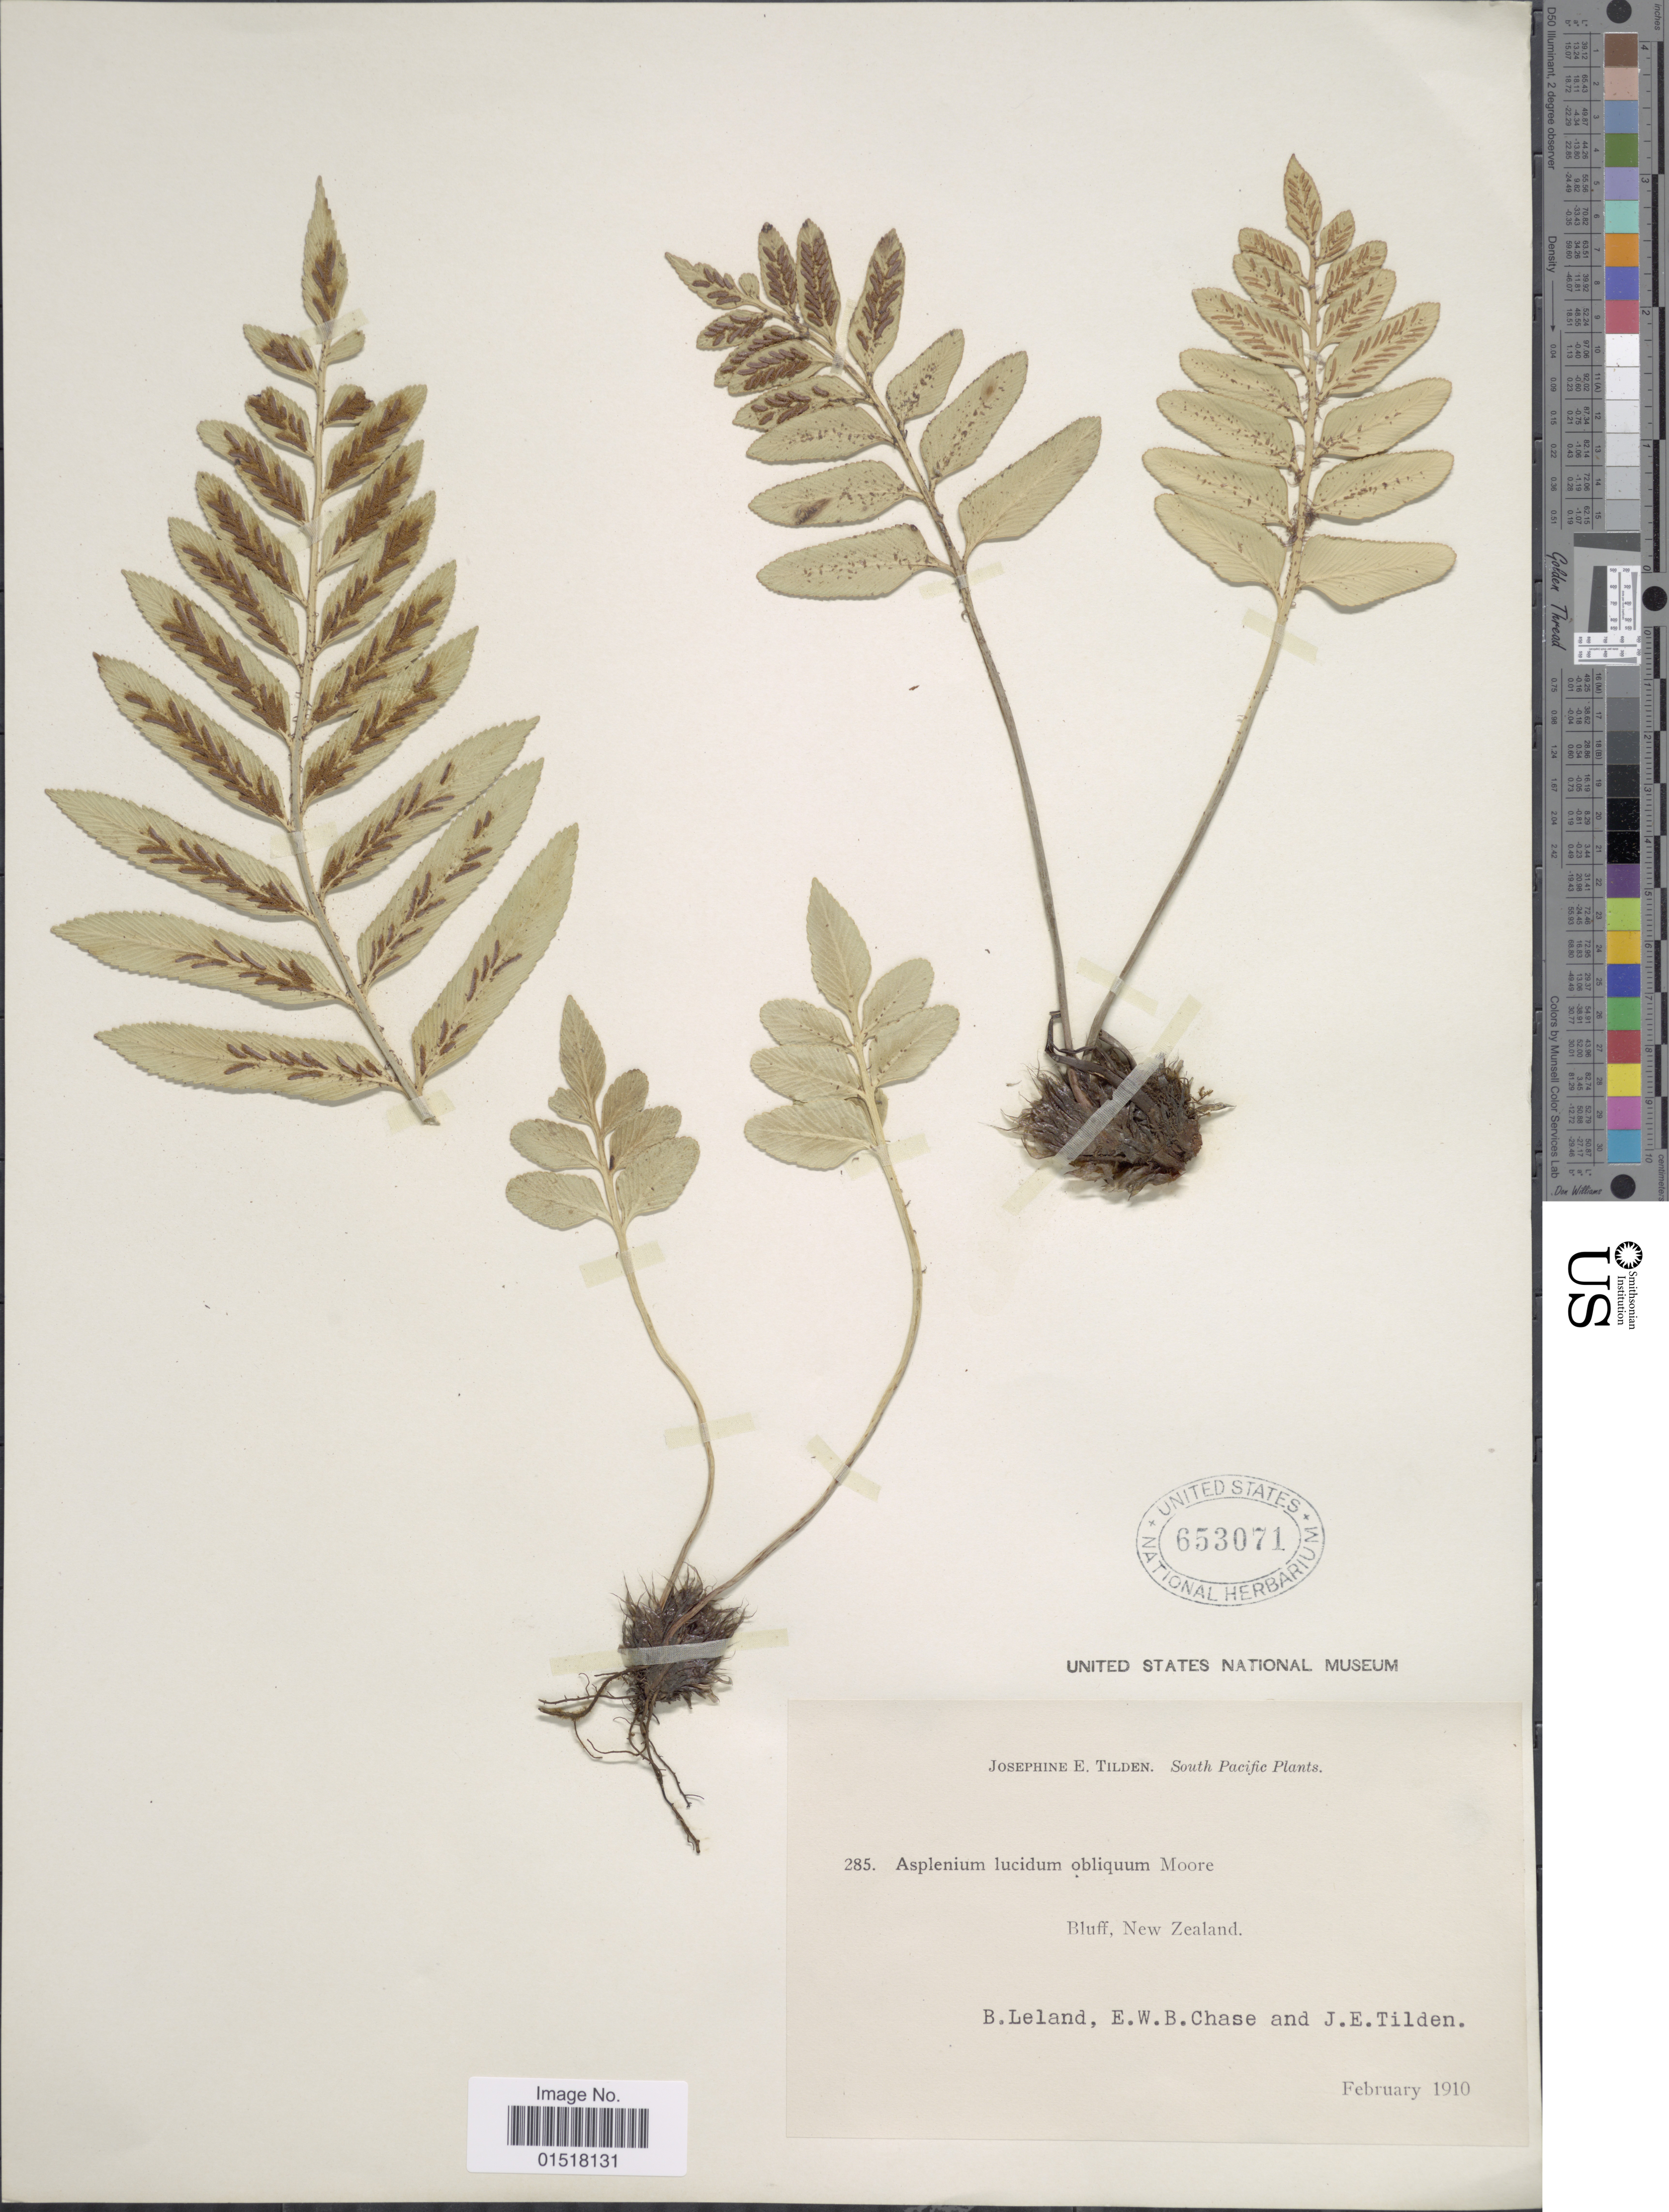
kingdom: Plantae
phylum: Tracheophyta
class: Polypodiopsida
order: Polypodiales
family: Aspleniaceae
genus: Asplenium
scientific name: Asplenium obtusatum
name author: G. Forst.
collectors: B. Leland, E. W. Chase & J. E. Tilden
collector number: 285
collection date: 1910-02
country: New Zealand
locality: South Pacific. Bluff.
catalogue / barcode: US 653071